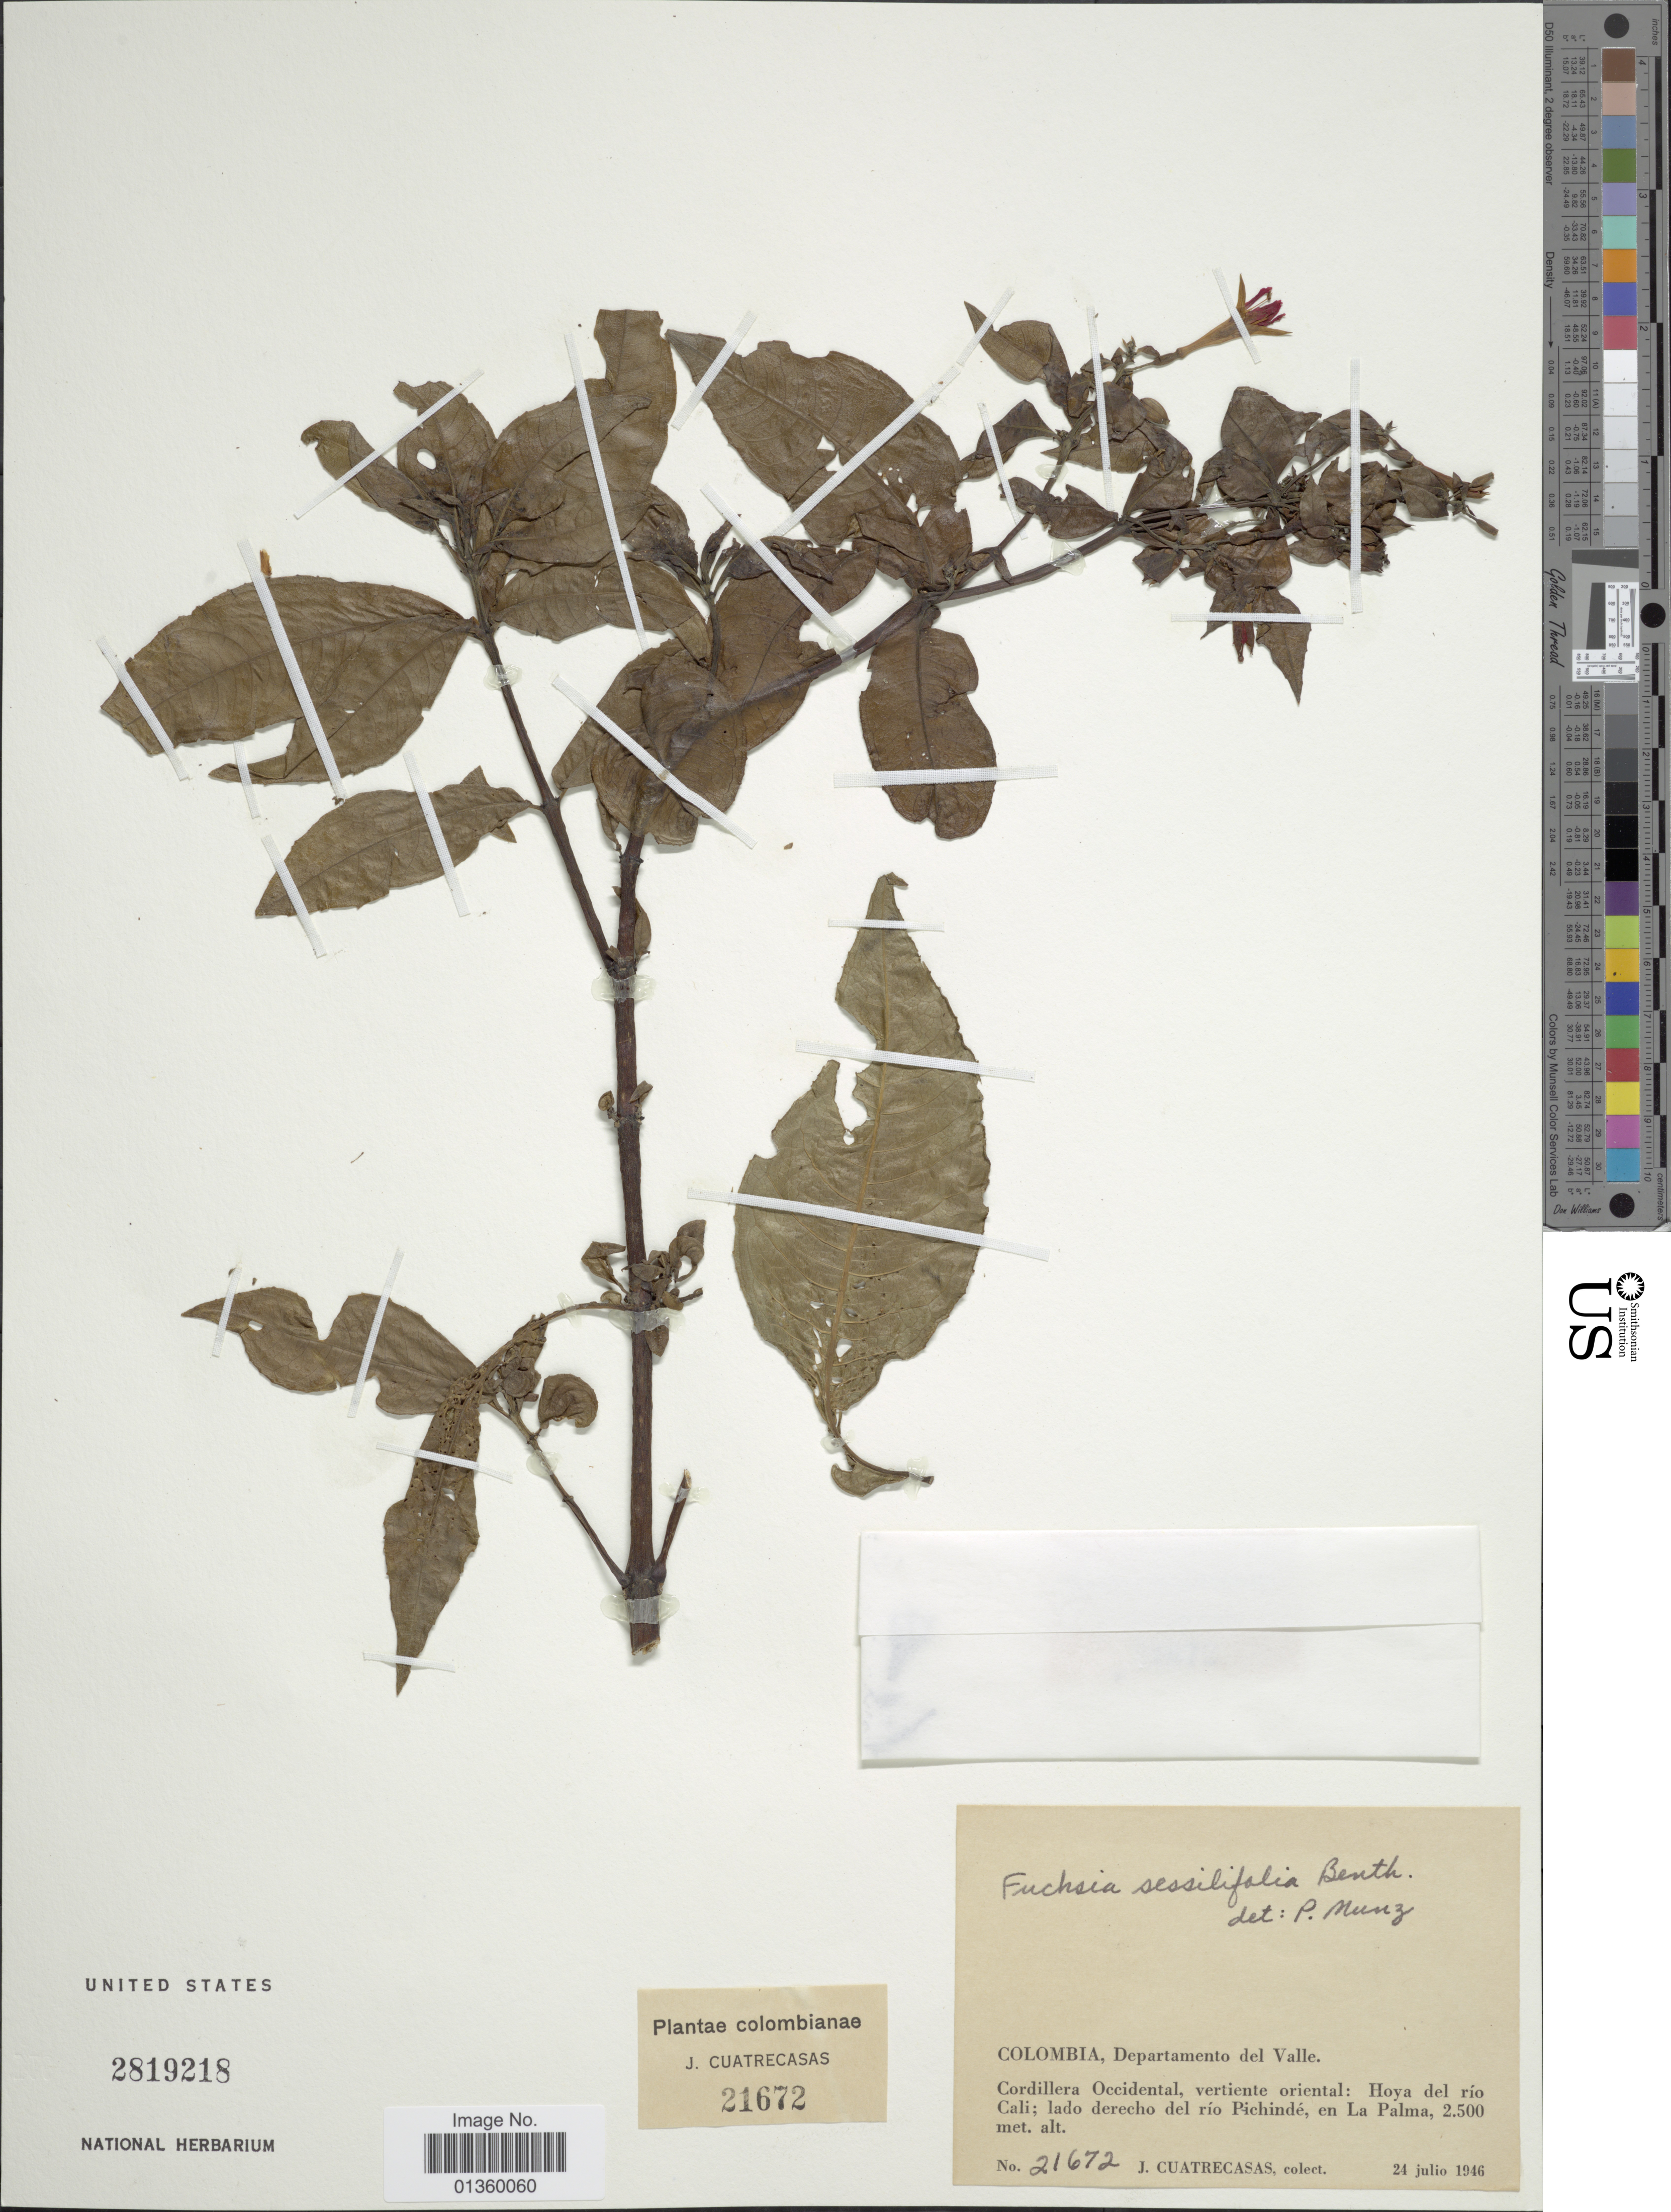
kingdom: Plantae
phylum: Tracheophyta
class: Magnoliopsida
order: Myrtales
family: Onagraceae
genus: Fuchsia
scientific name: Fuchsia sessilifolia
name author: Benth.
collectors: J. Cuatrecasas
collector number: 21672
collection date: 1946-07-24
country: Colombia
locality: Departamento del Valle, Cordillera Occidental, vertiente oriental: Hoya del río Cali; lado derecho del río Pichindé, en La Palma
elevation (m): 2500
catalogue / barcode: US 2819218